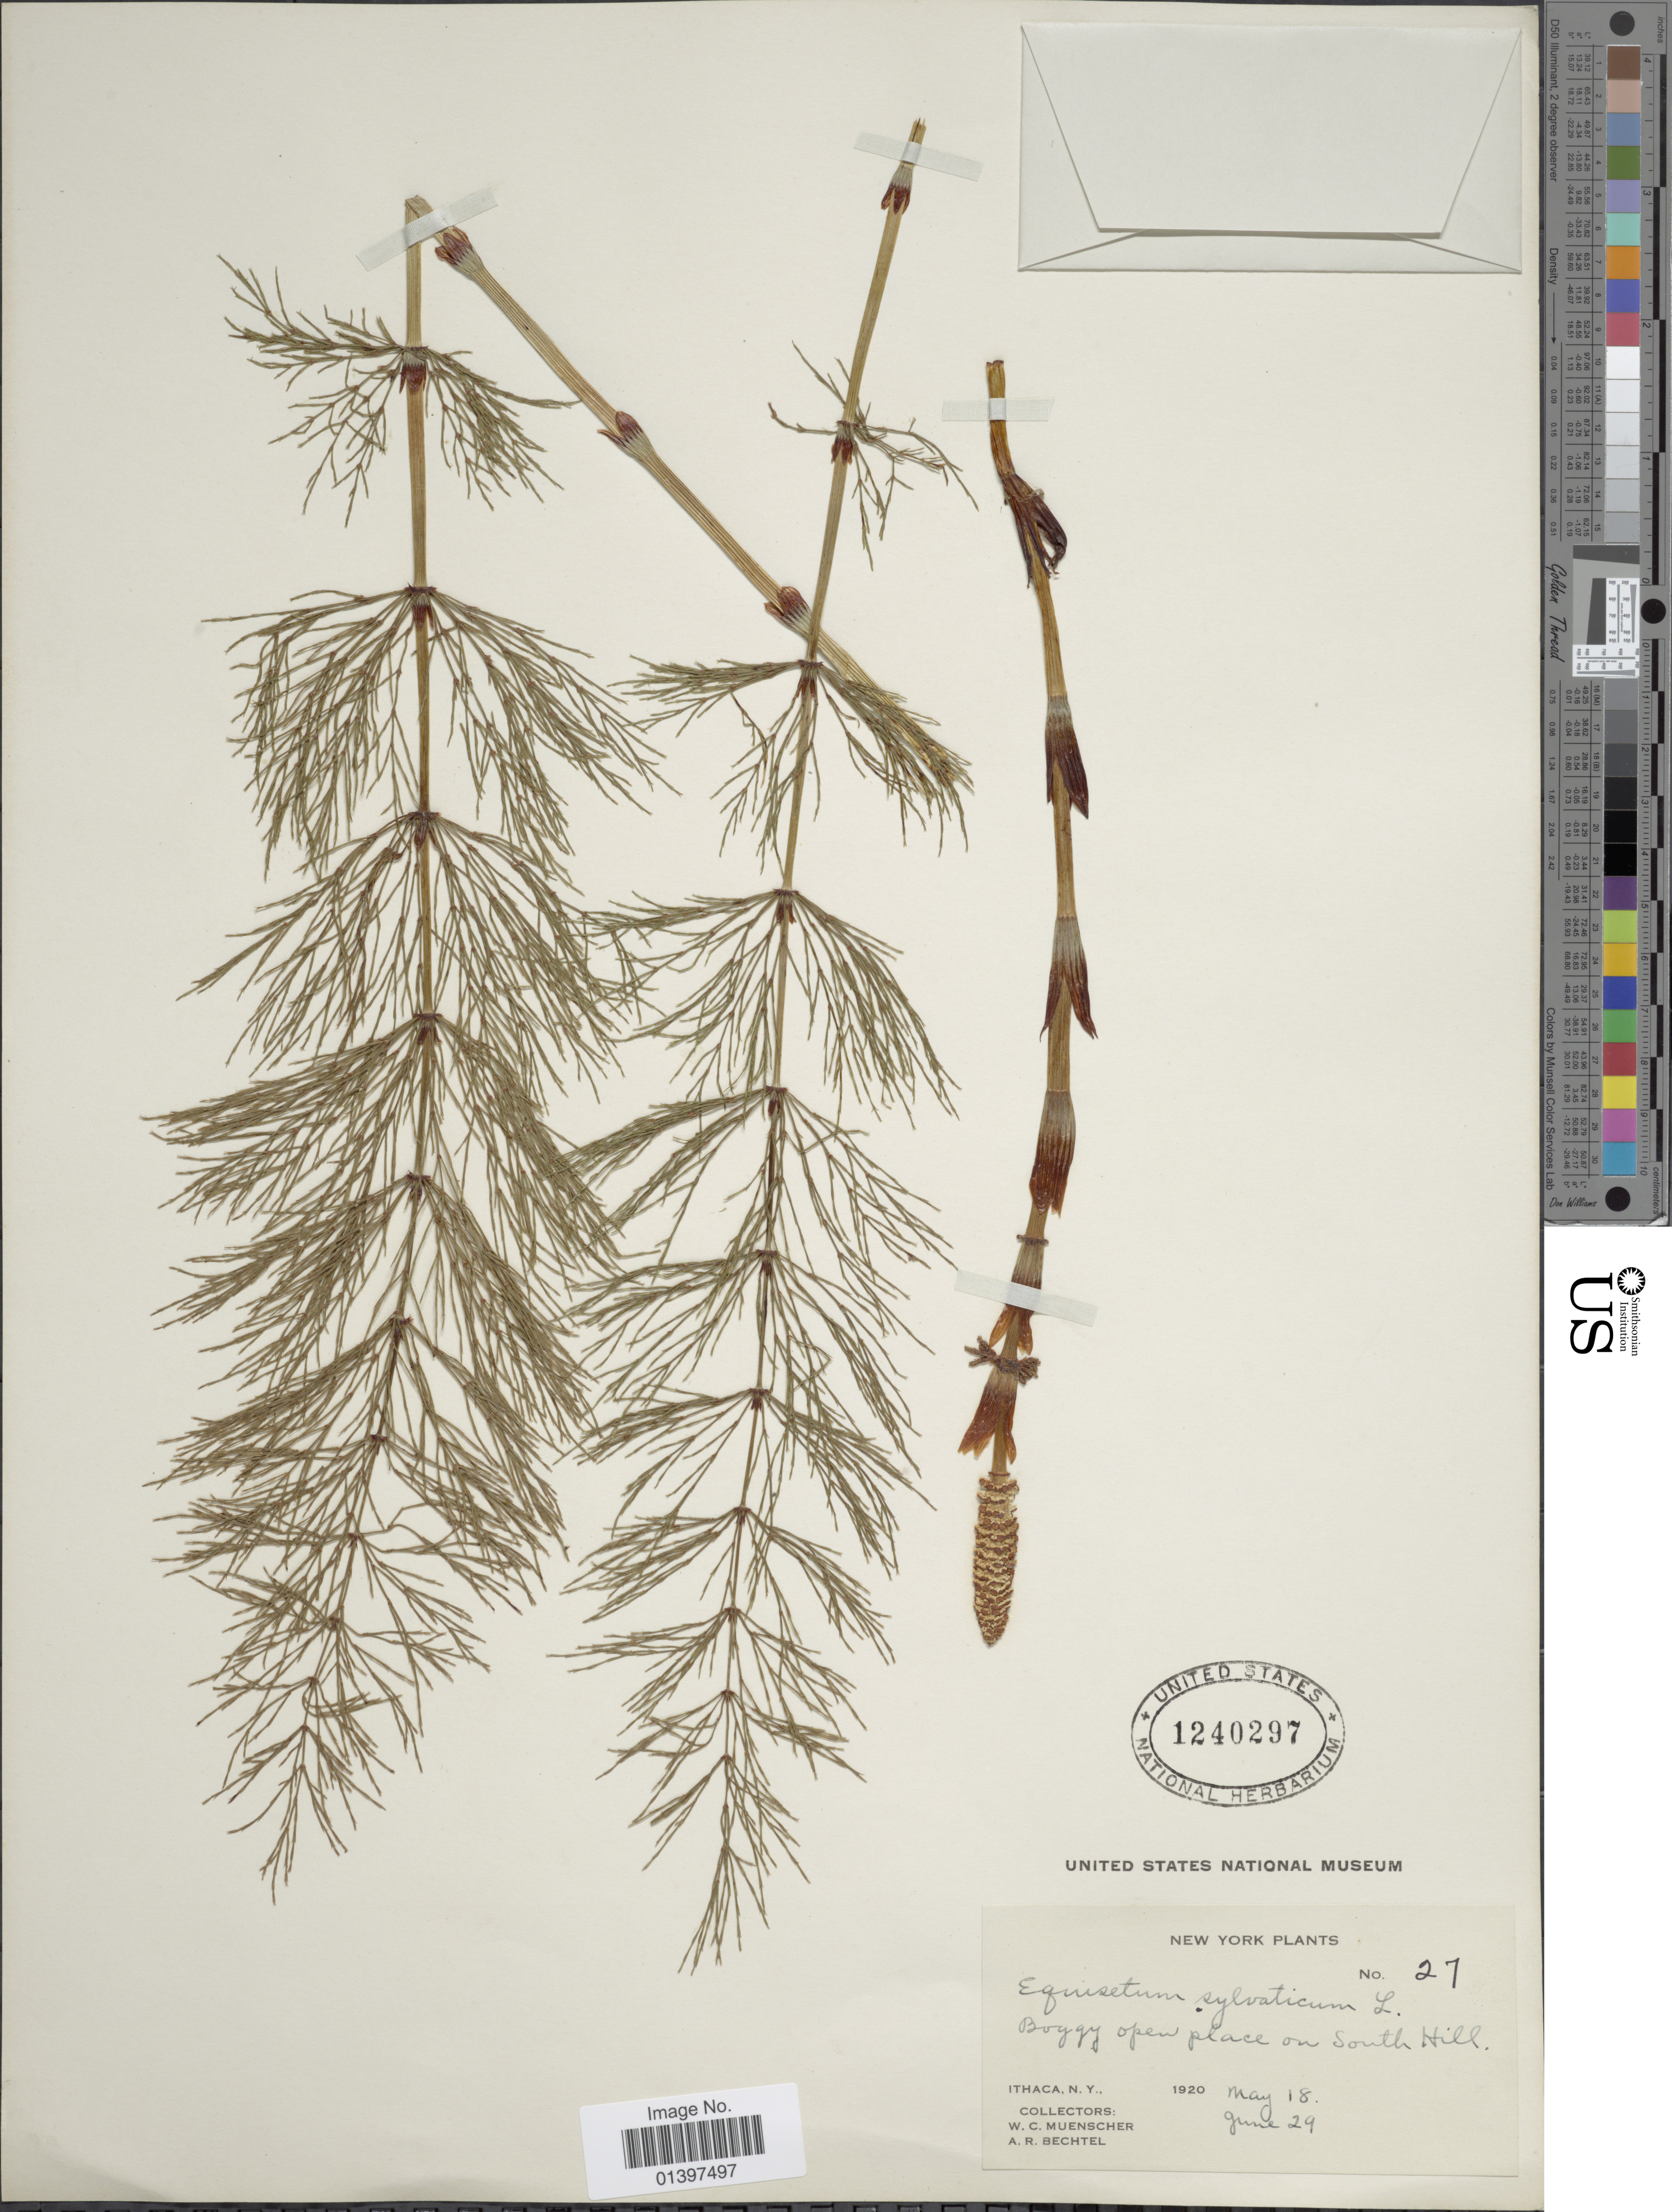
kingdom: Plantae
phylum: Tracheophyta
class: Polypodiopsida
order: Equisetales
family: Equisetaceae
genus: Equisetum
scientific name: Equisetum sylvaticum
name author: L.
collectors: W. Muenscher & A. Bechtel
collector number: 27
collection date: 1920-05-18/1920-06-29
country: United States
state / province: New York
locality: Boggy open place on south Hill, Ithaca N. Y.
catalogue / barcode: US 1240297